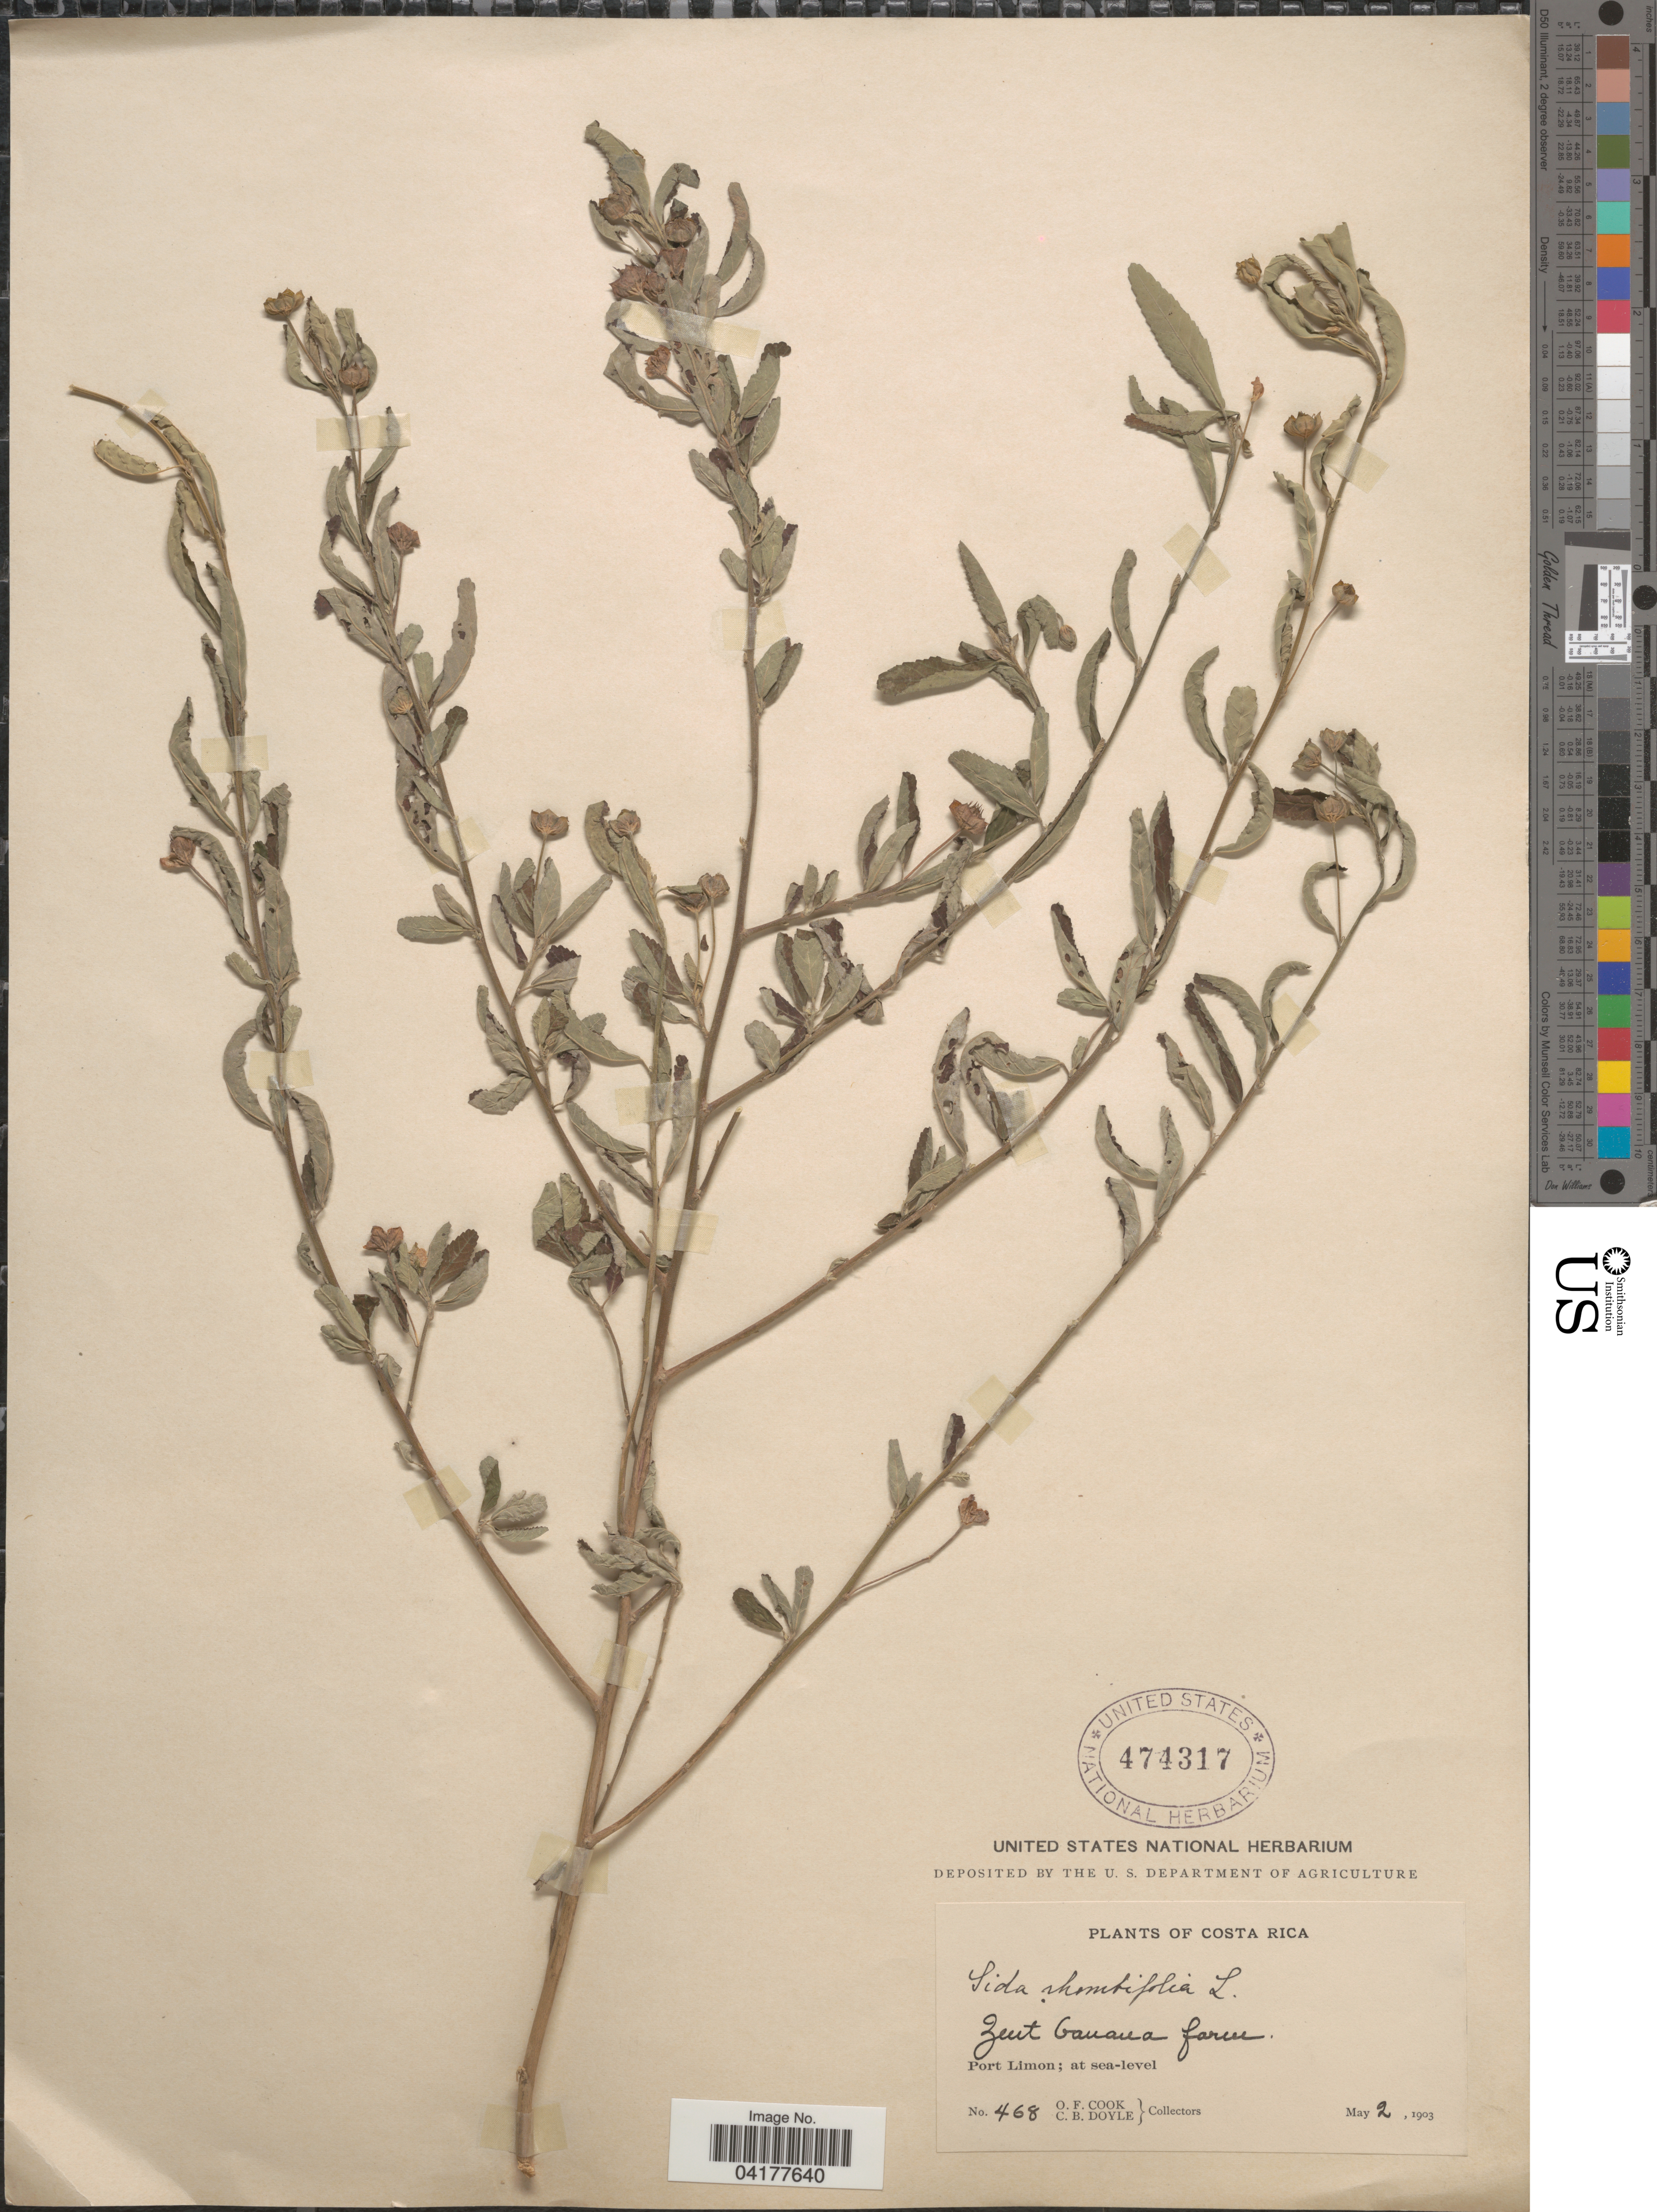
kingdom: Plantae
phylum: Tracheophyta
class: Magnoliopsida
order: Malvales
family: Malvaceae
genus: Sida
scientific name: Sida rhombifolia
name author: L.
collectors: O. F. Cook & C. Doyle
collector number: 468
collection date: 1903-05-02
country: Costa Rica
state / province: Limón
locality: Zent banana farm. Port Limon.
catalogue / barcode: US 474317